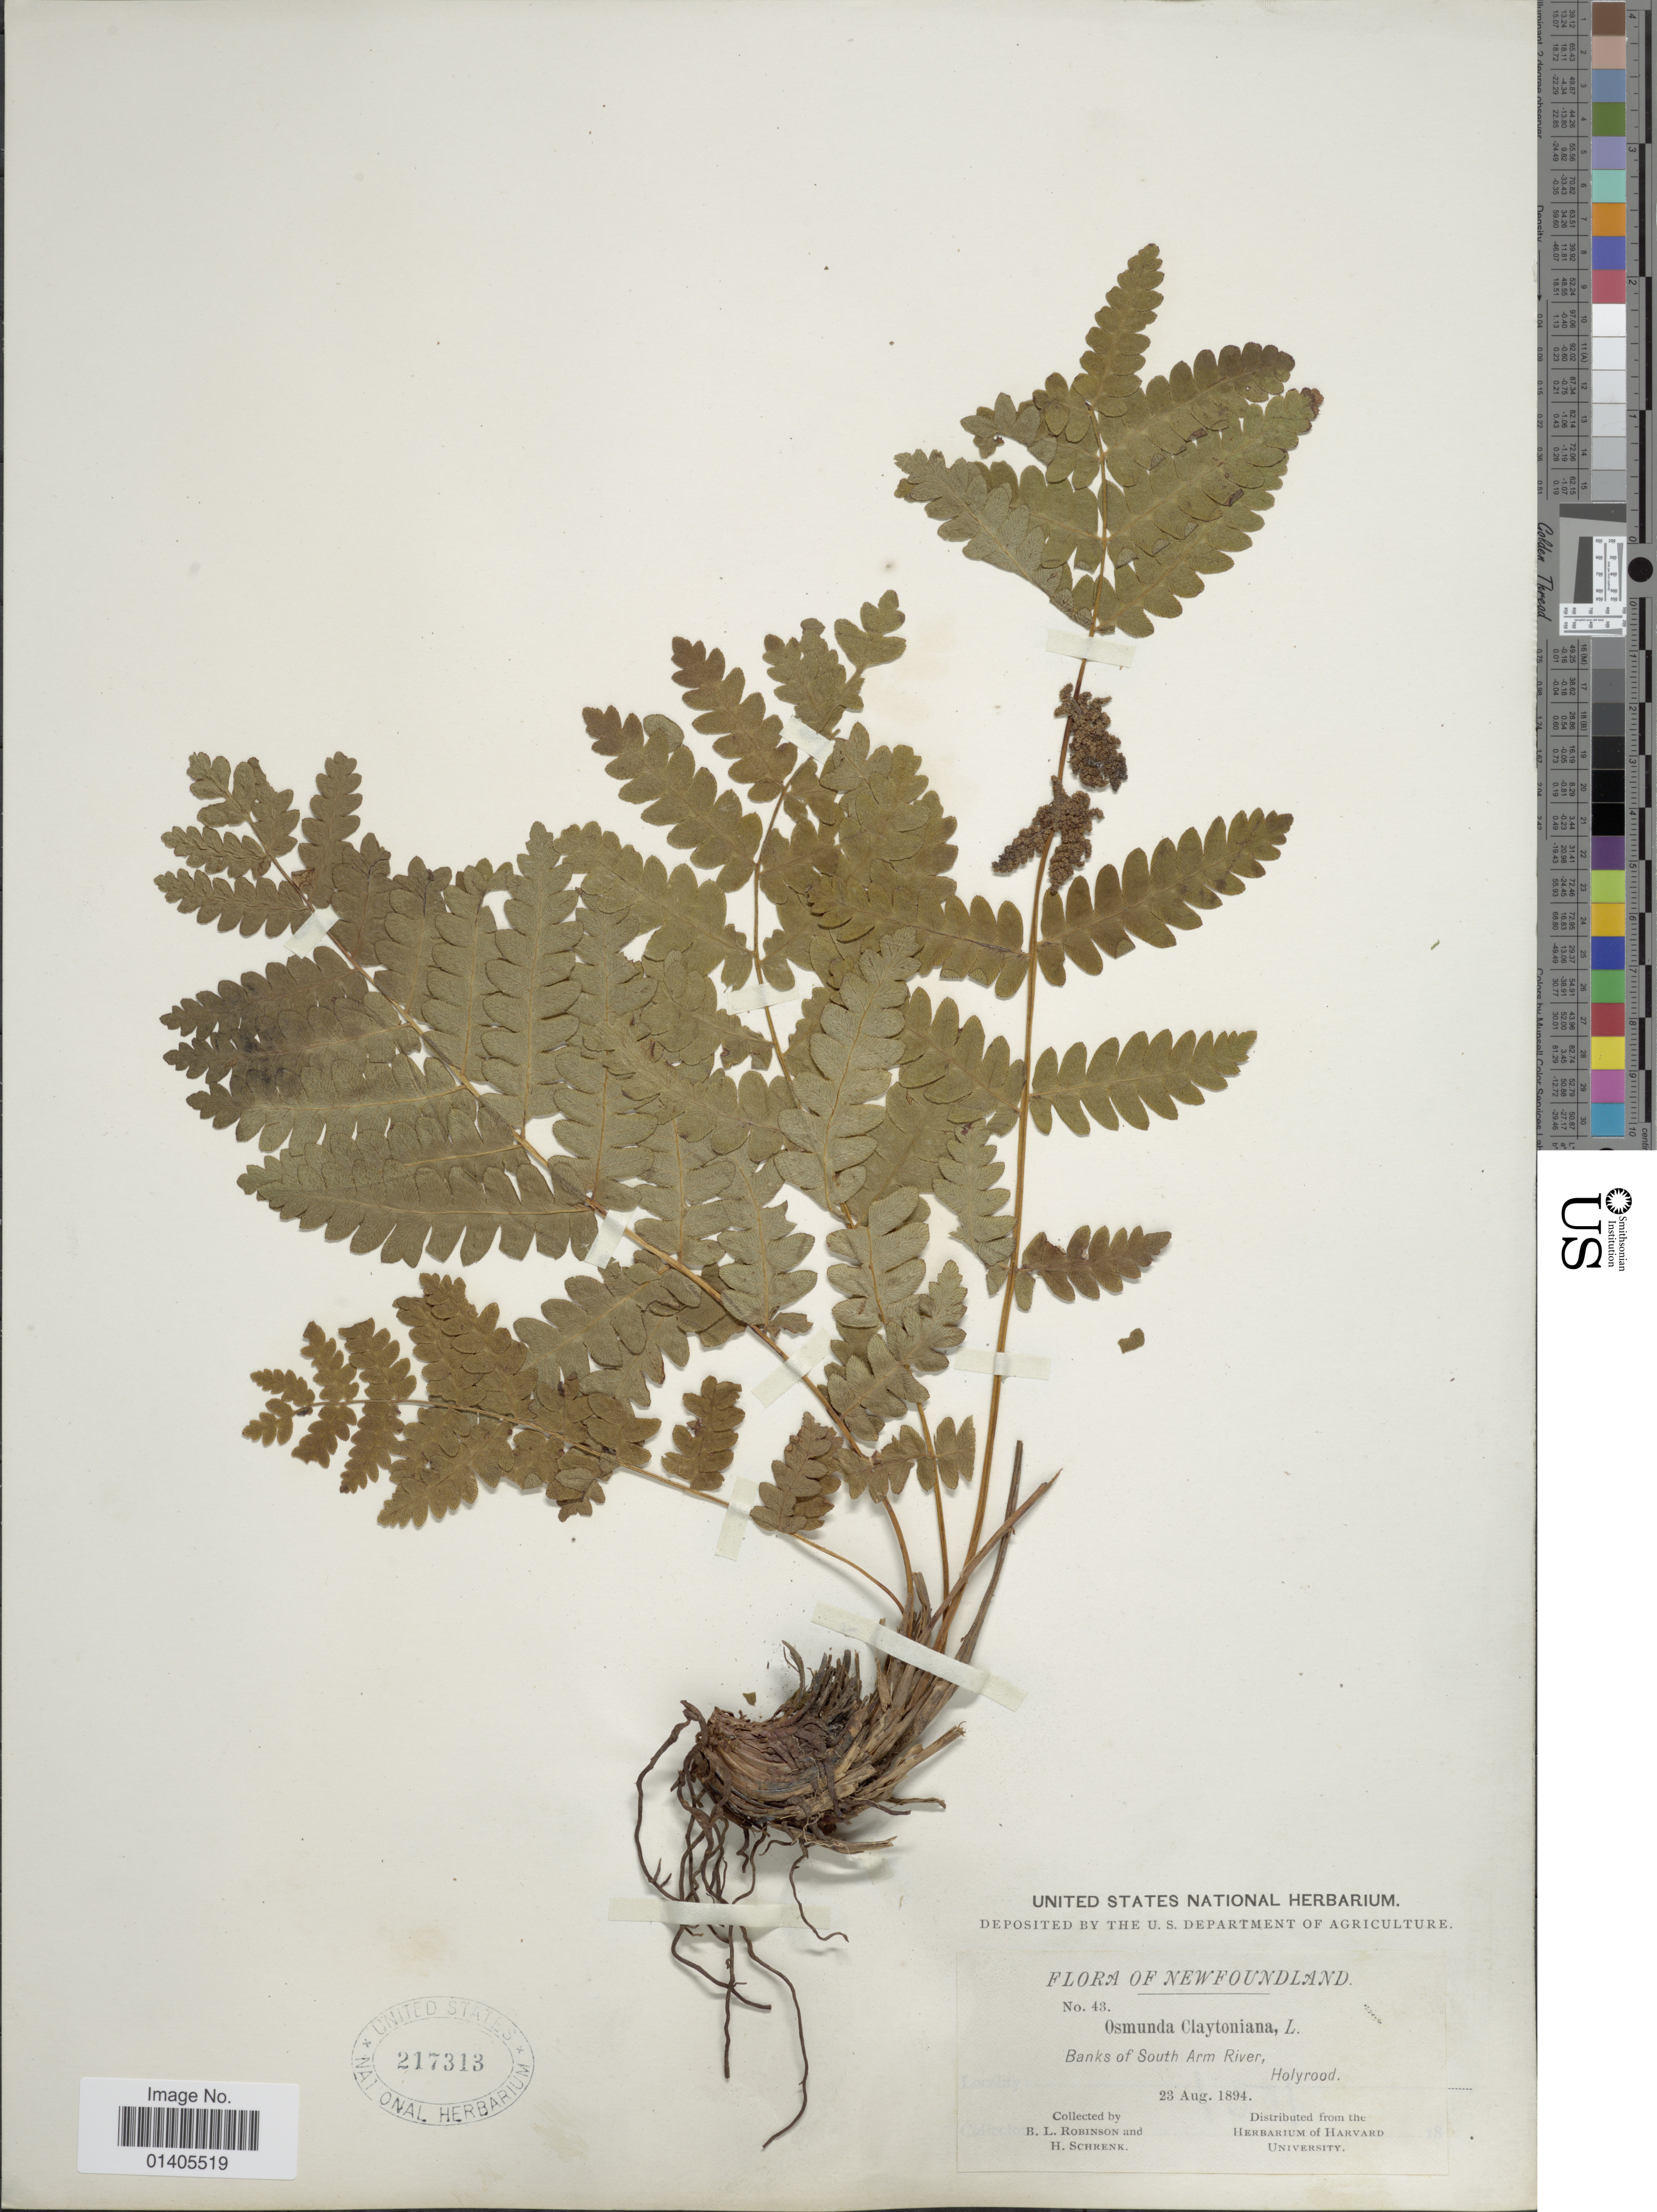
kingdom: Plantae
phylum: Tracheophyta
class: Polypodiopsida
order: Osmundales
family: Osmundaceae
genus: Osmunda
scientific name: Osmunda claytoniana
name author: (L.) Tagawa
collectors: B. L. Robinson & H. v. Schrenk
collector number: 43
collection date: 1894-08-23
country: Canada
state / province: Newfoundland and Labrador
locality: Banks of South Arm River, Holyrood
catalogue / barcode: US 217313